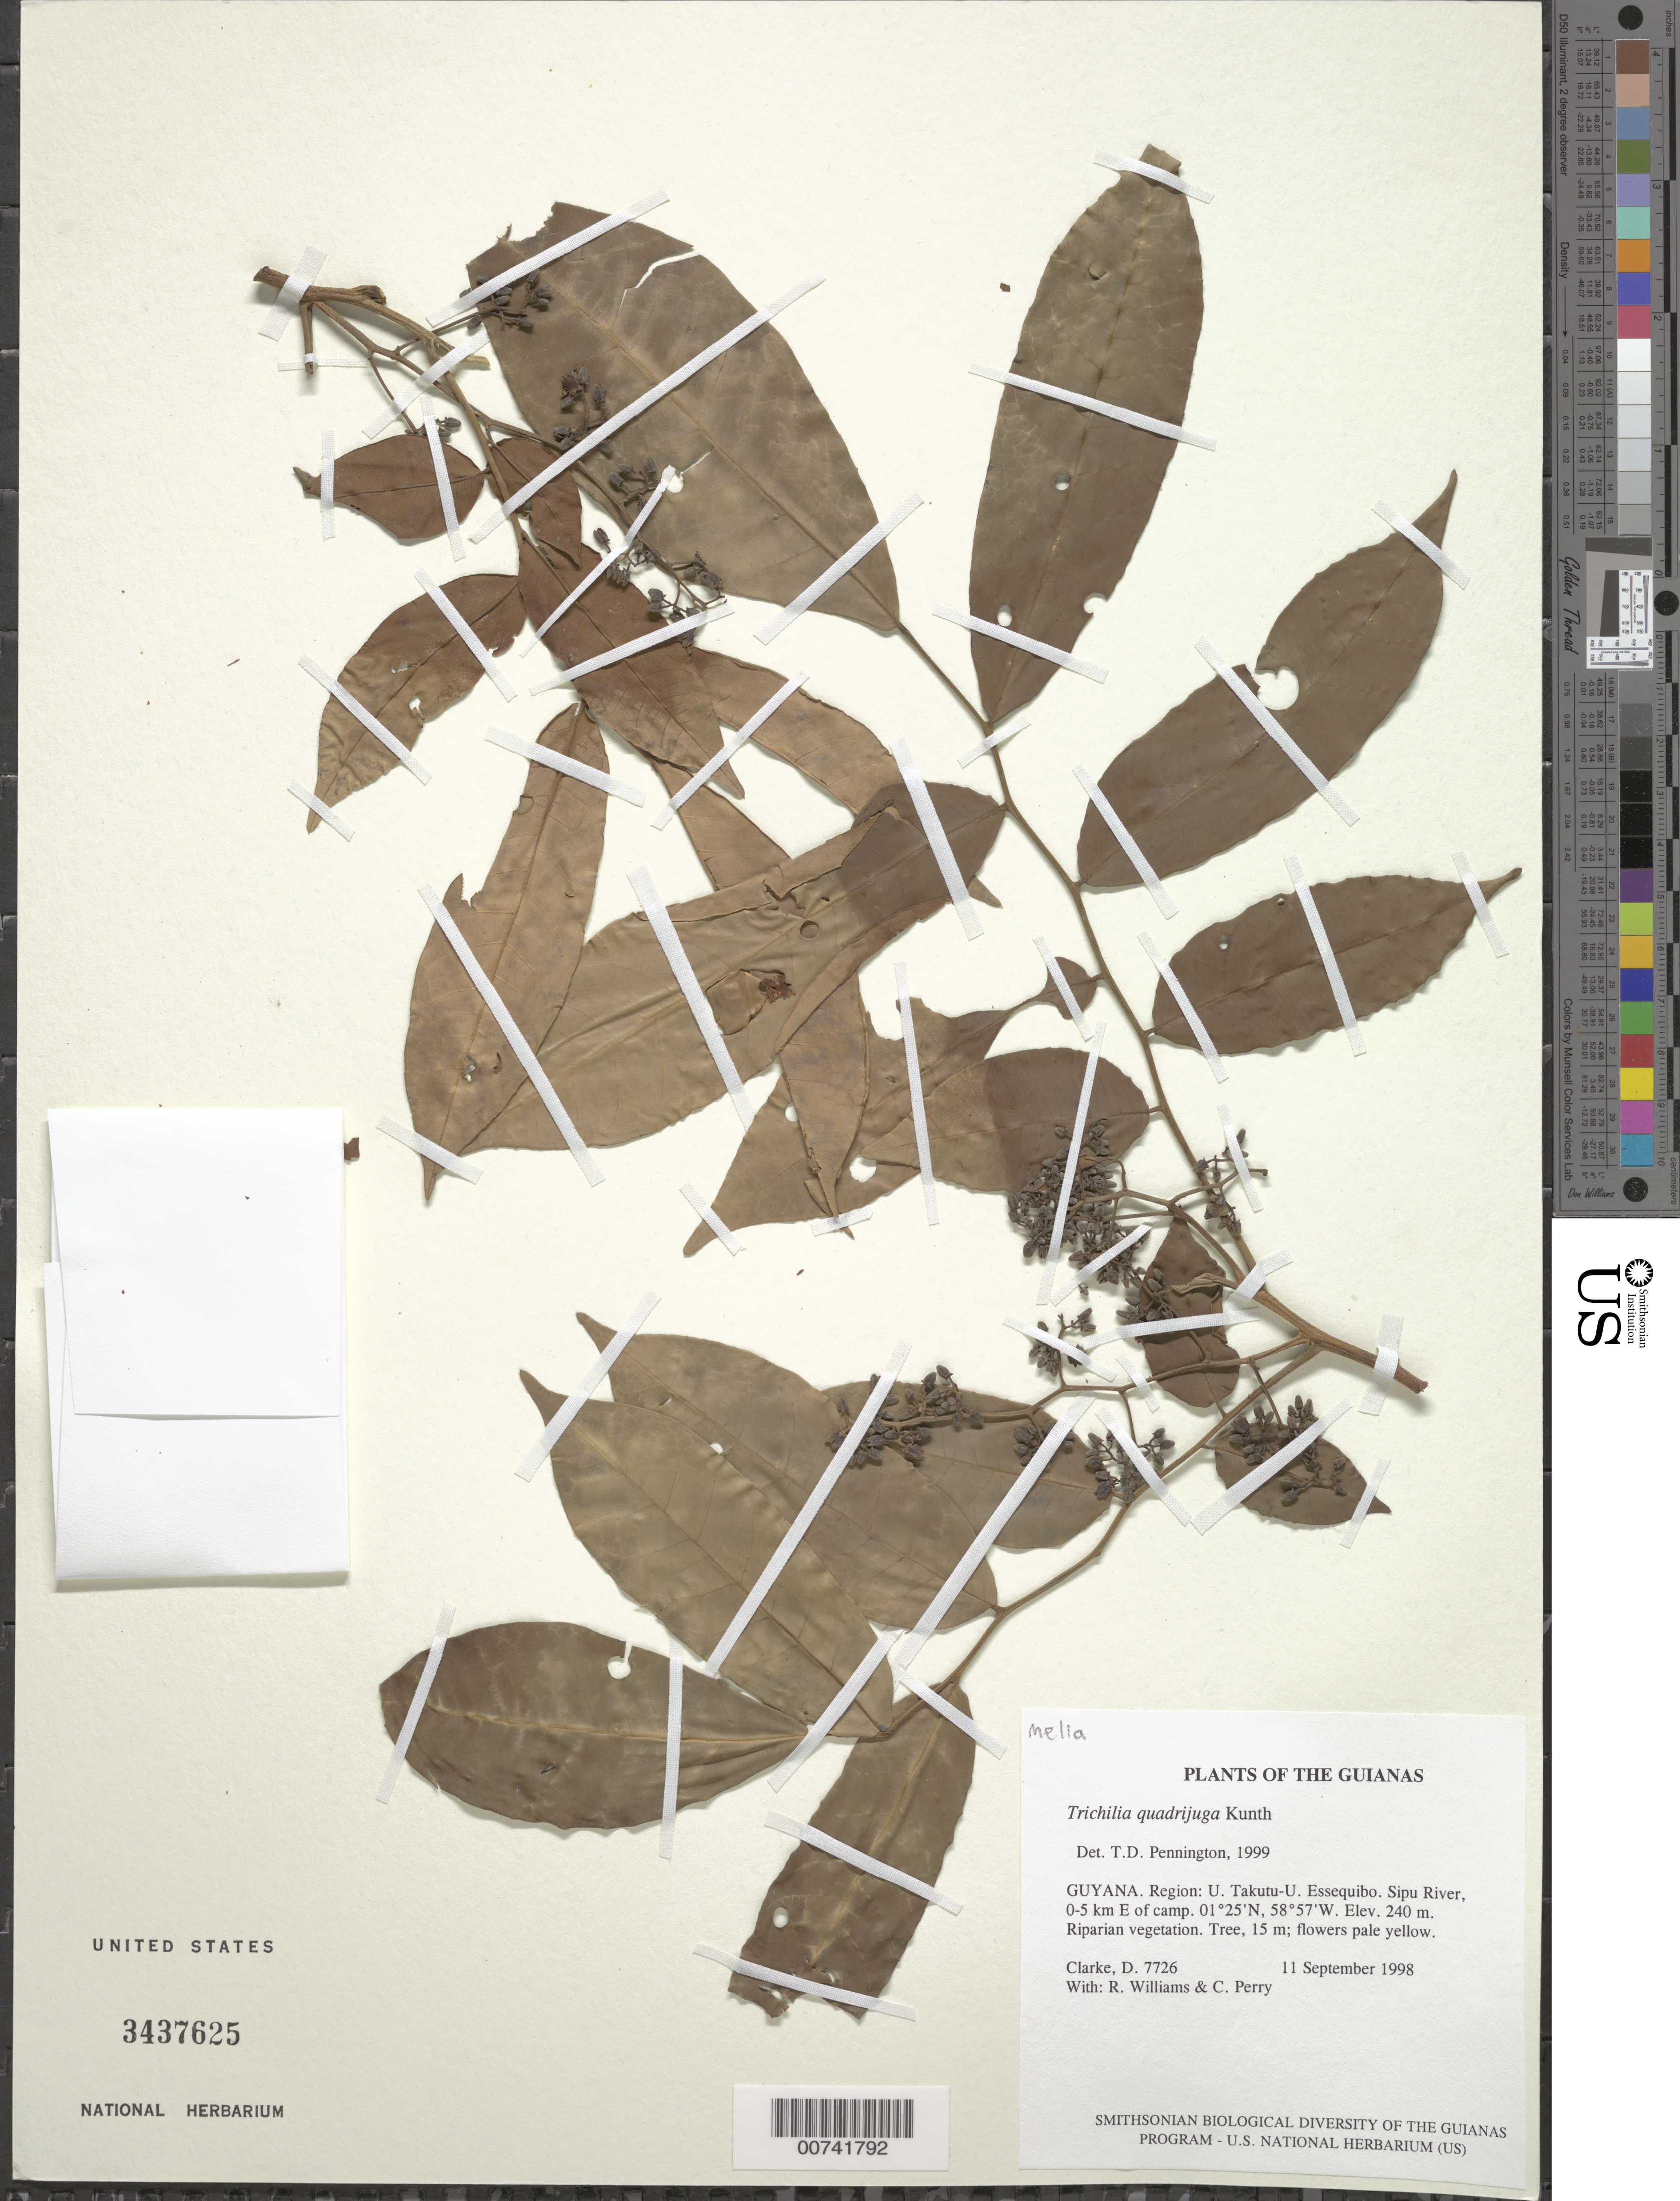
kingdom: Plantae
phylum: Tracheophyta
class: Magnoliopsida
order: Sapindales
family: Meliaceae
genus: Trichilia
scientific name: Trichilia quadrijuga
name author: Kunth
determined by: Pennington, T. D., (K)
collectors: H. D. Clarke, R. Williams & C. Perry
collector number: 7726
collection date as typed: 11 September 1998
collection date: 1998-09-11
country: Guyana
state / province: U. Takutu-U. Essequibo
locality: Sipu River, 0-5 km E of camp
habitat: Riparian vegetation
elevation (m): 240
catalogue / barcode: US 3437625